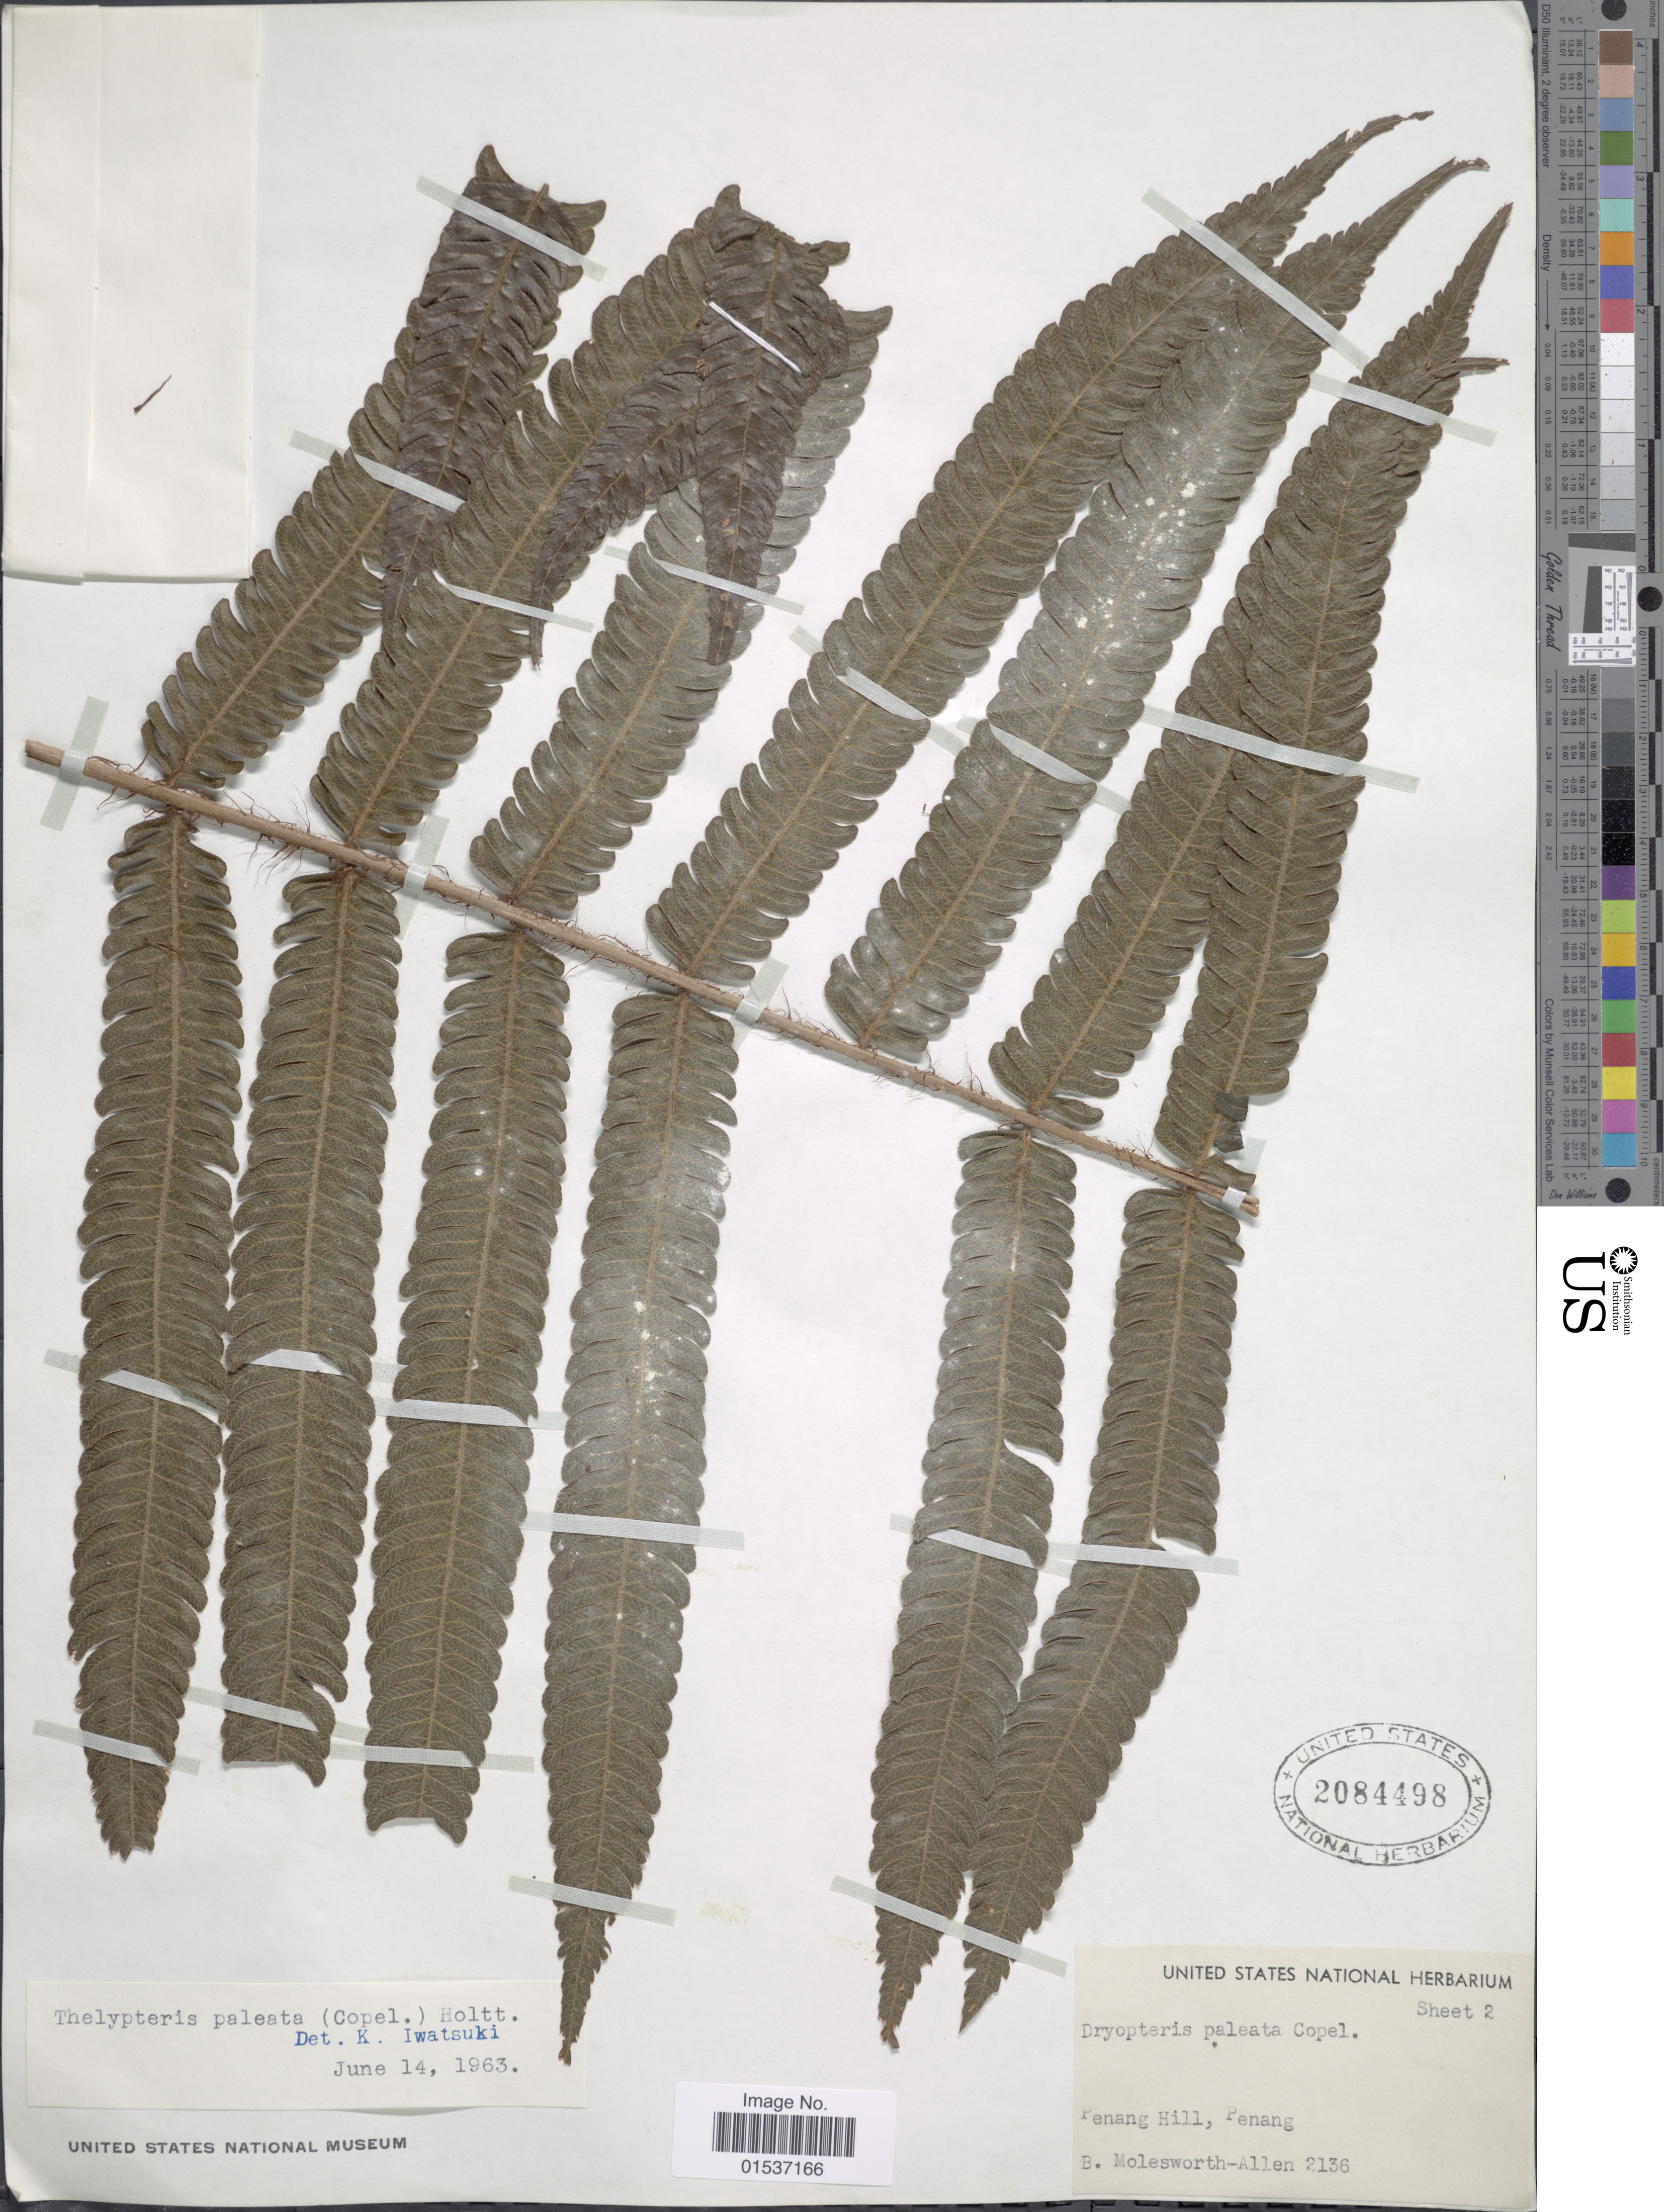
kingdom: Plantae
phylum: Tracheophyta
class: Polypodiopsida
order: Polypodiales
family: Thelypteridaceae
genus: Thelypteris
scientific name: Thelypteris paleata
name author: (Copel.) Holttum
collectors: B. E. G. Molesworth-Allen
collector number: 2136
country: Malaysia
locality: Penang Hill, Penang.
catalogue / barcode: US 2084498